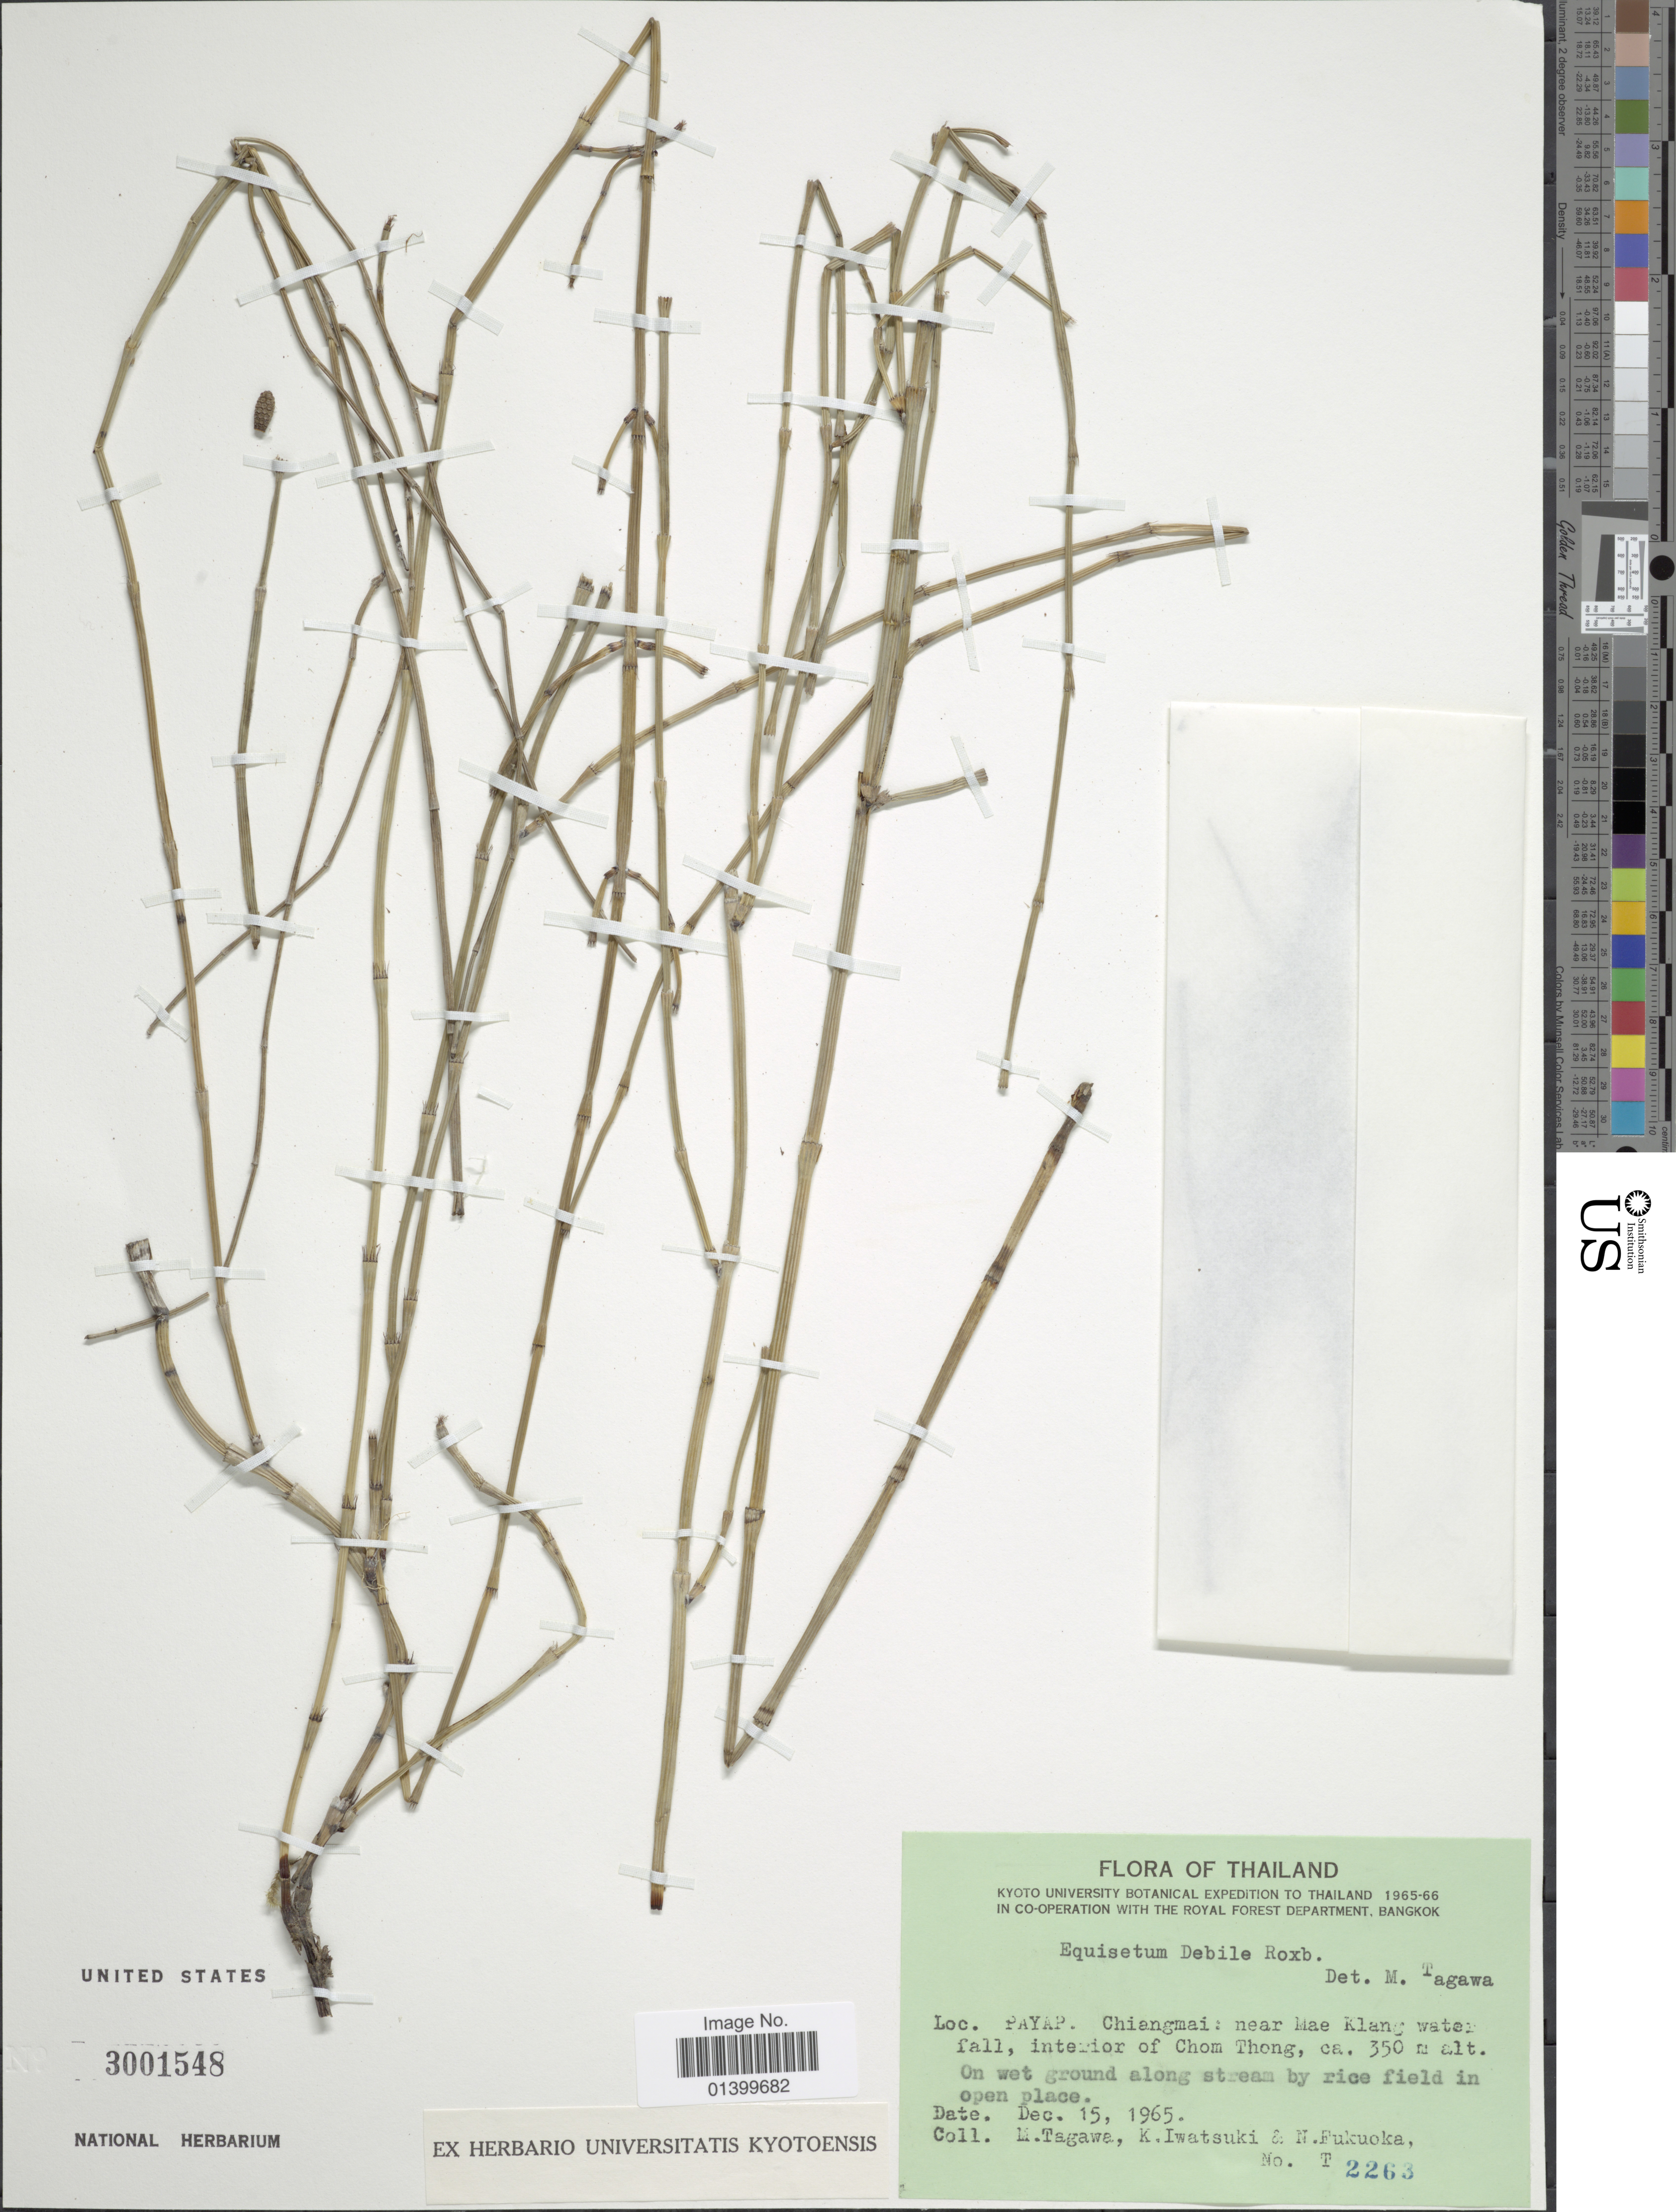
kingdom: Plantae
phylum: Tracheophyta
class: Polypodiopsida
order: Equisetales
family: Equisetaceae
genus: Equisetum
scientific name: Equisetum ramosissimum subsp. debile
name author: (Roxb. ex Vaucher) Hauke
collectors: M. Tagawa, K. Iwatsuki & N. Fukuoka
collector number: T2263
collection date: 1965-12-15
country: Thailand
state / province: Chiang Mai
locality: Flora of Thailand. Payap. Chiangmai: near Mae Klang water fall, interior of Chom Thong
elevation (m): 350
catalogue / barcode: US 3001548